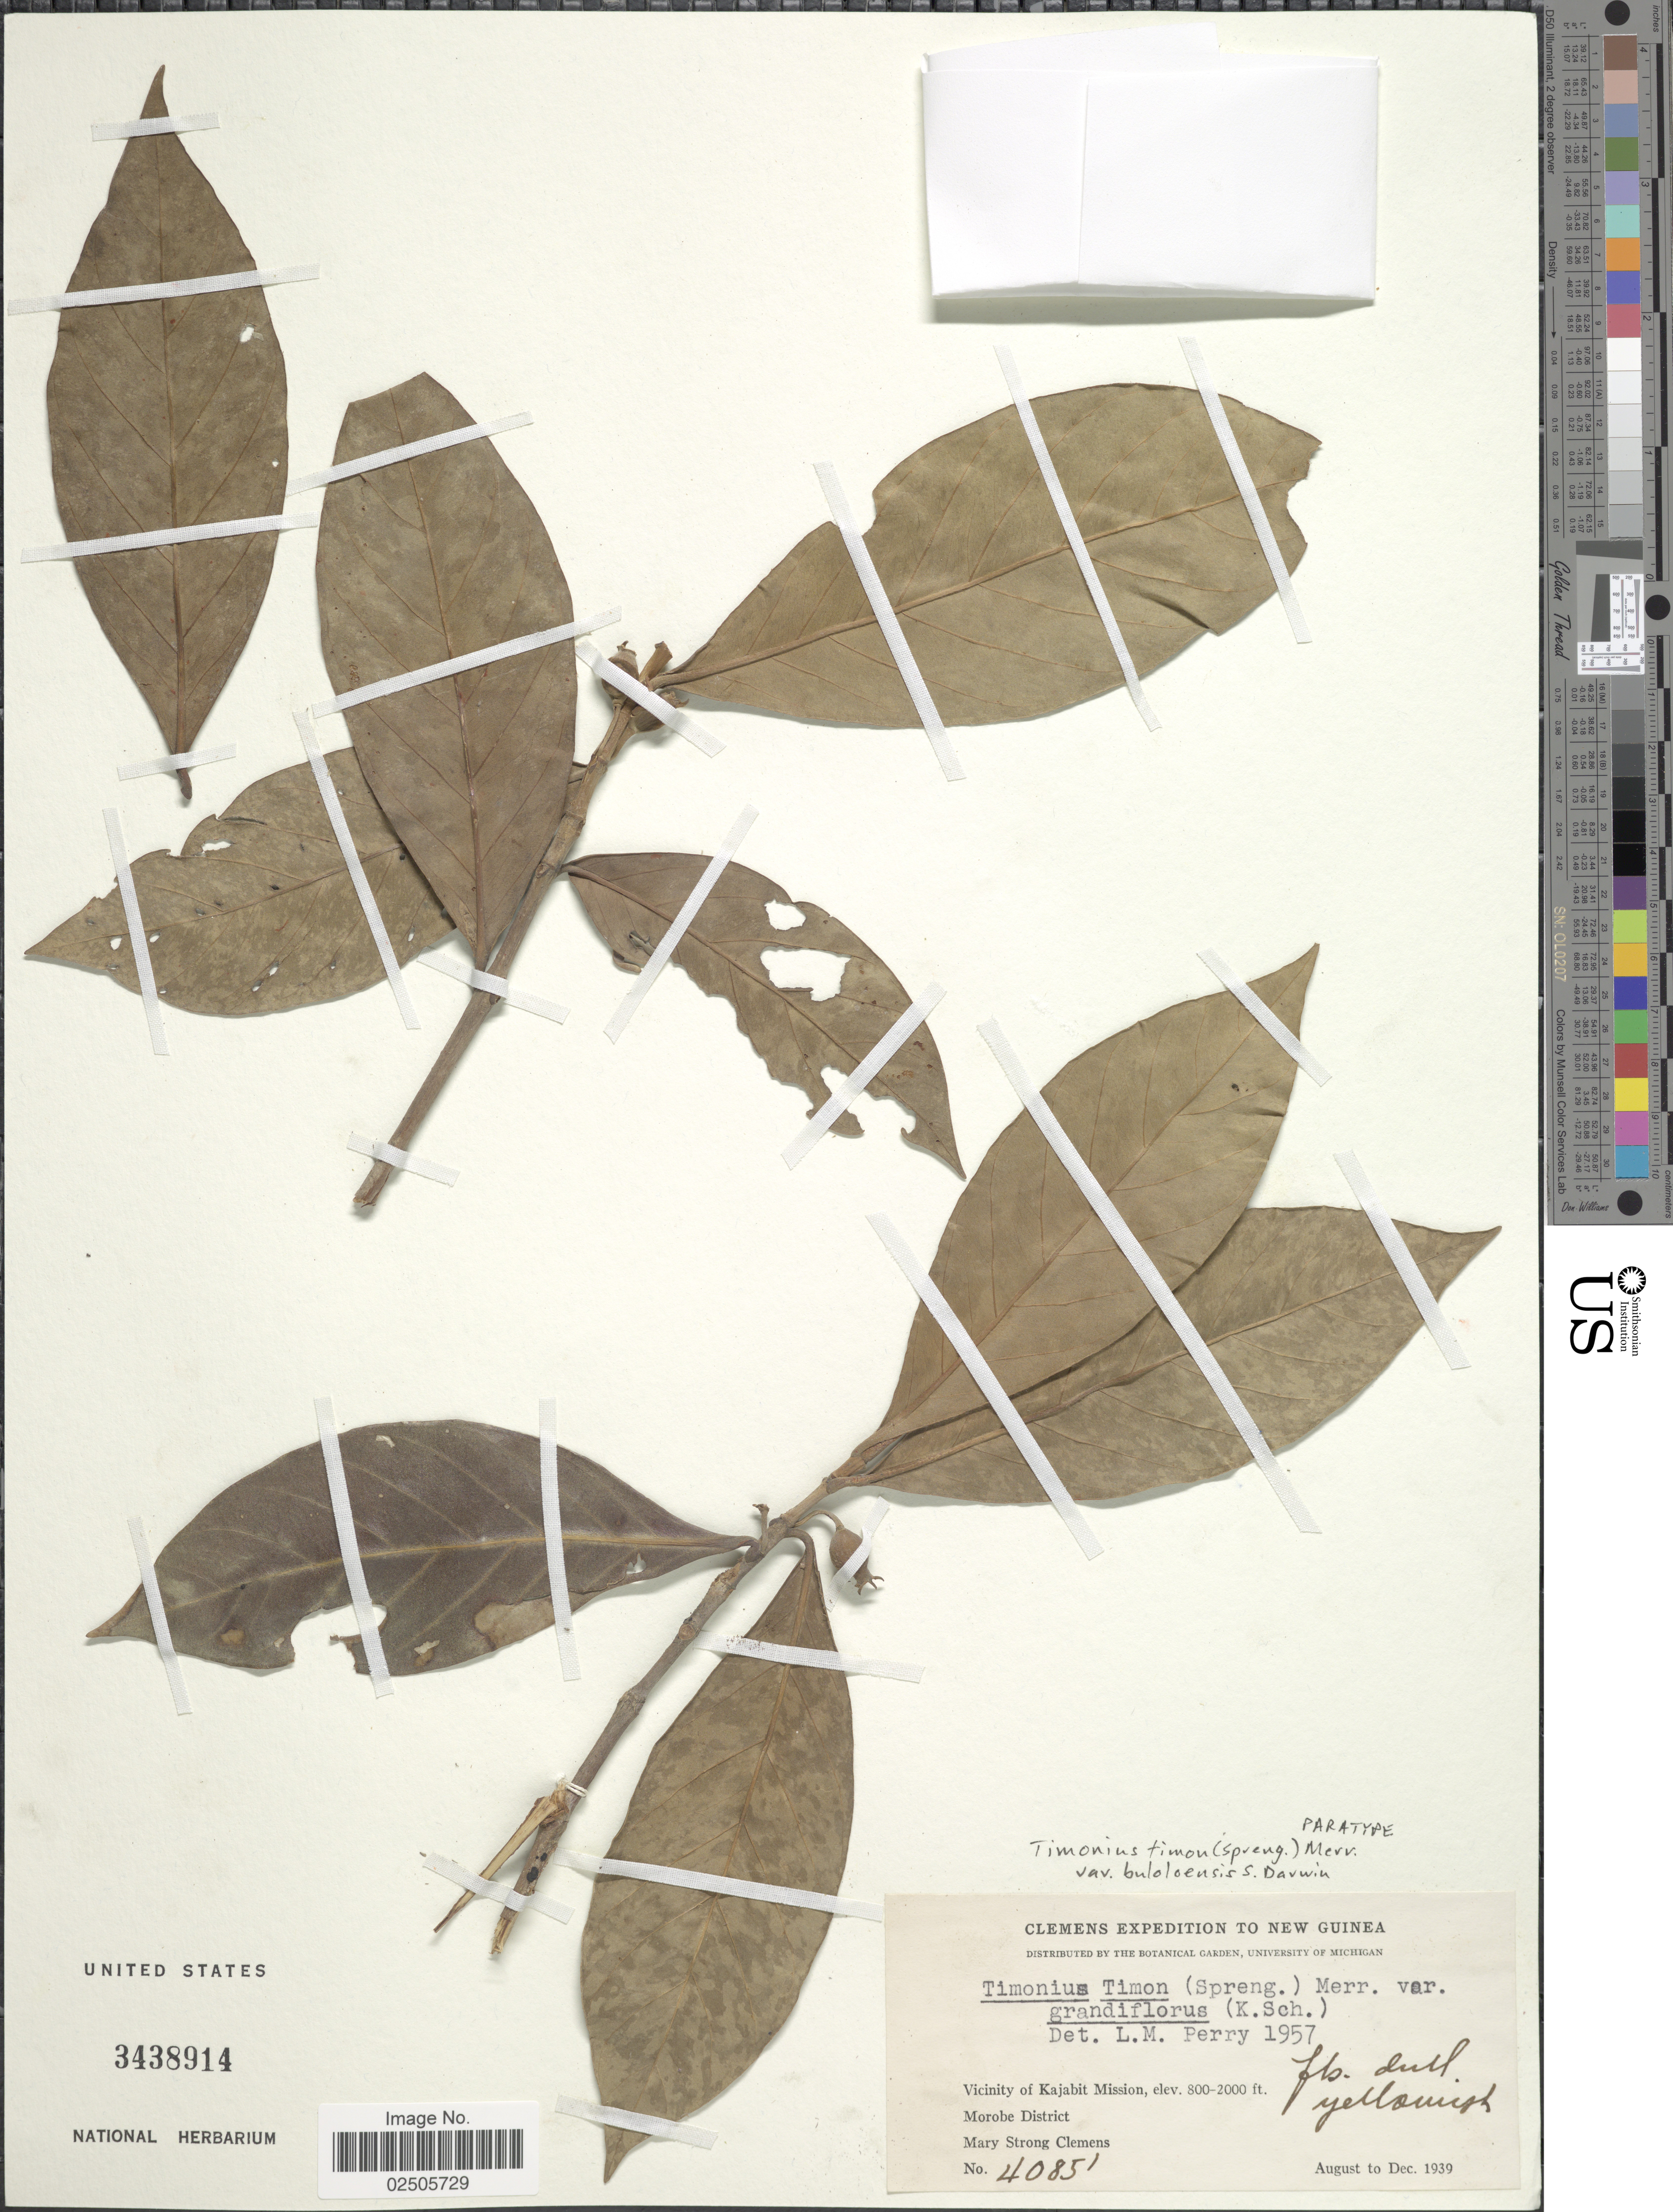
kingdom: Plantae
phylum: Tracheophyta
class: Magnoliopsida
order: Gentianales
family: Rubiaceae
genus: Timonius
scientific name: Timonius timon var. buloloensis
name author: S.P. Darwin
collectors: M. S. Clemens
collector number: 40851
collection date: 1939-08/1939-12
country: Papua New Guinea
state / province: Morobe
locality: New Guinea, Vicinity of Kajabit Mission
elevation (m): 244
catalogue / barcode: US 3438914